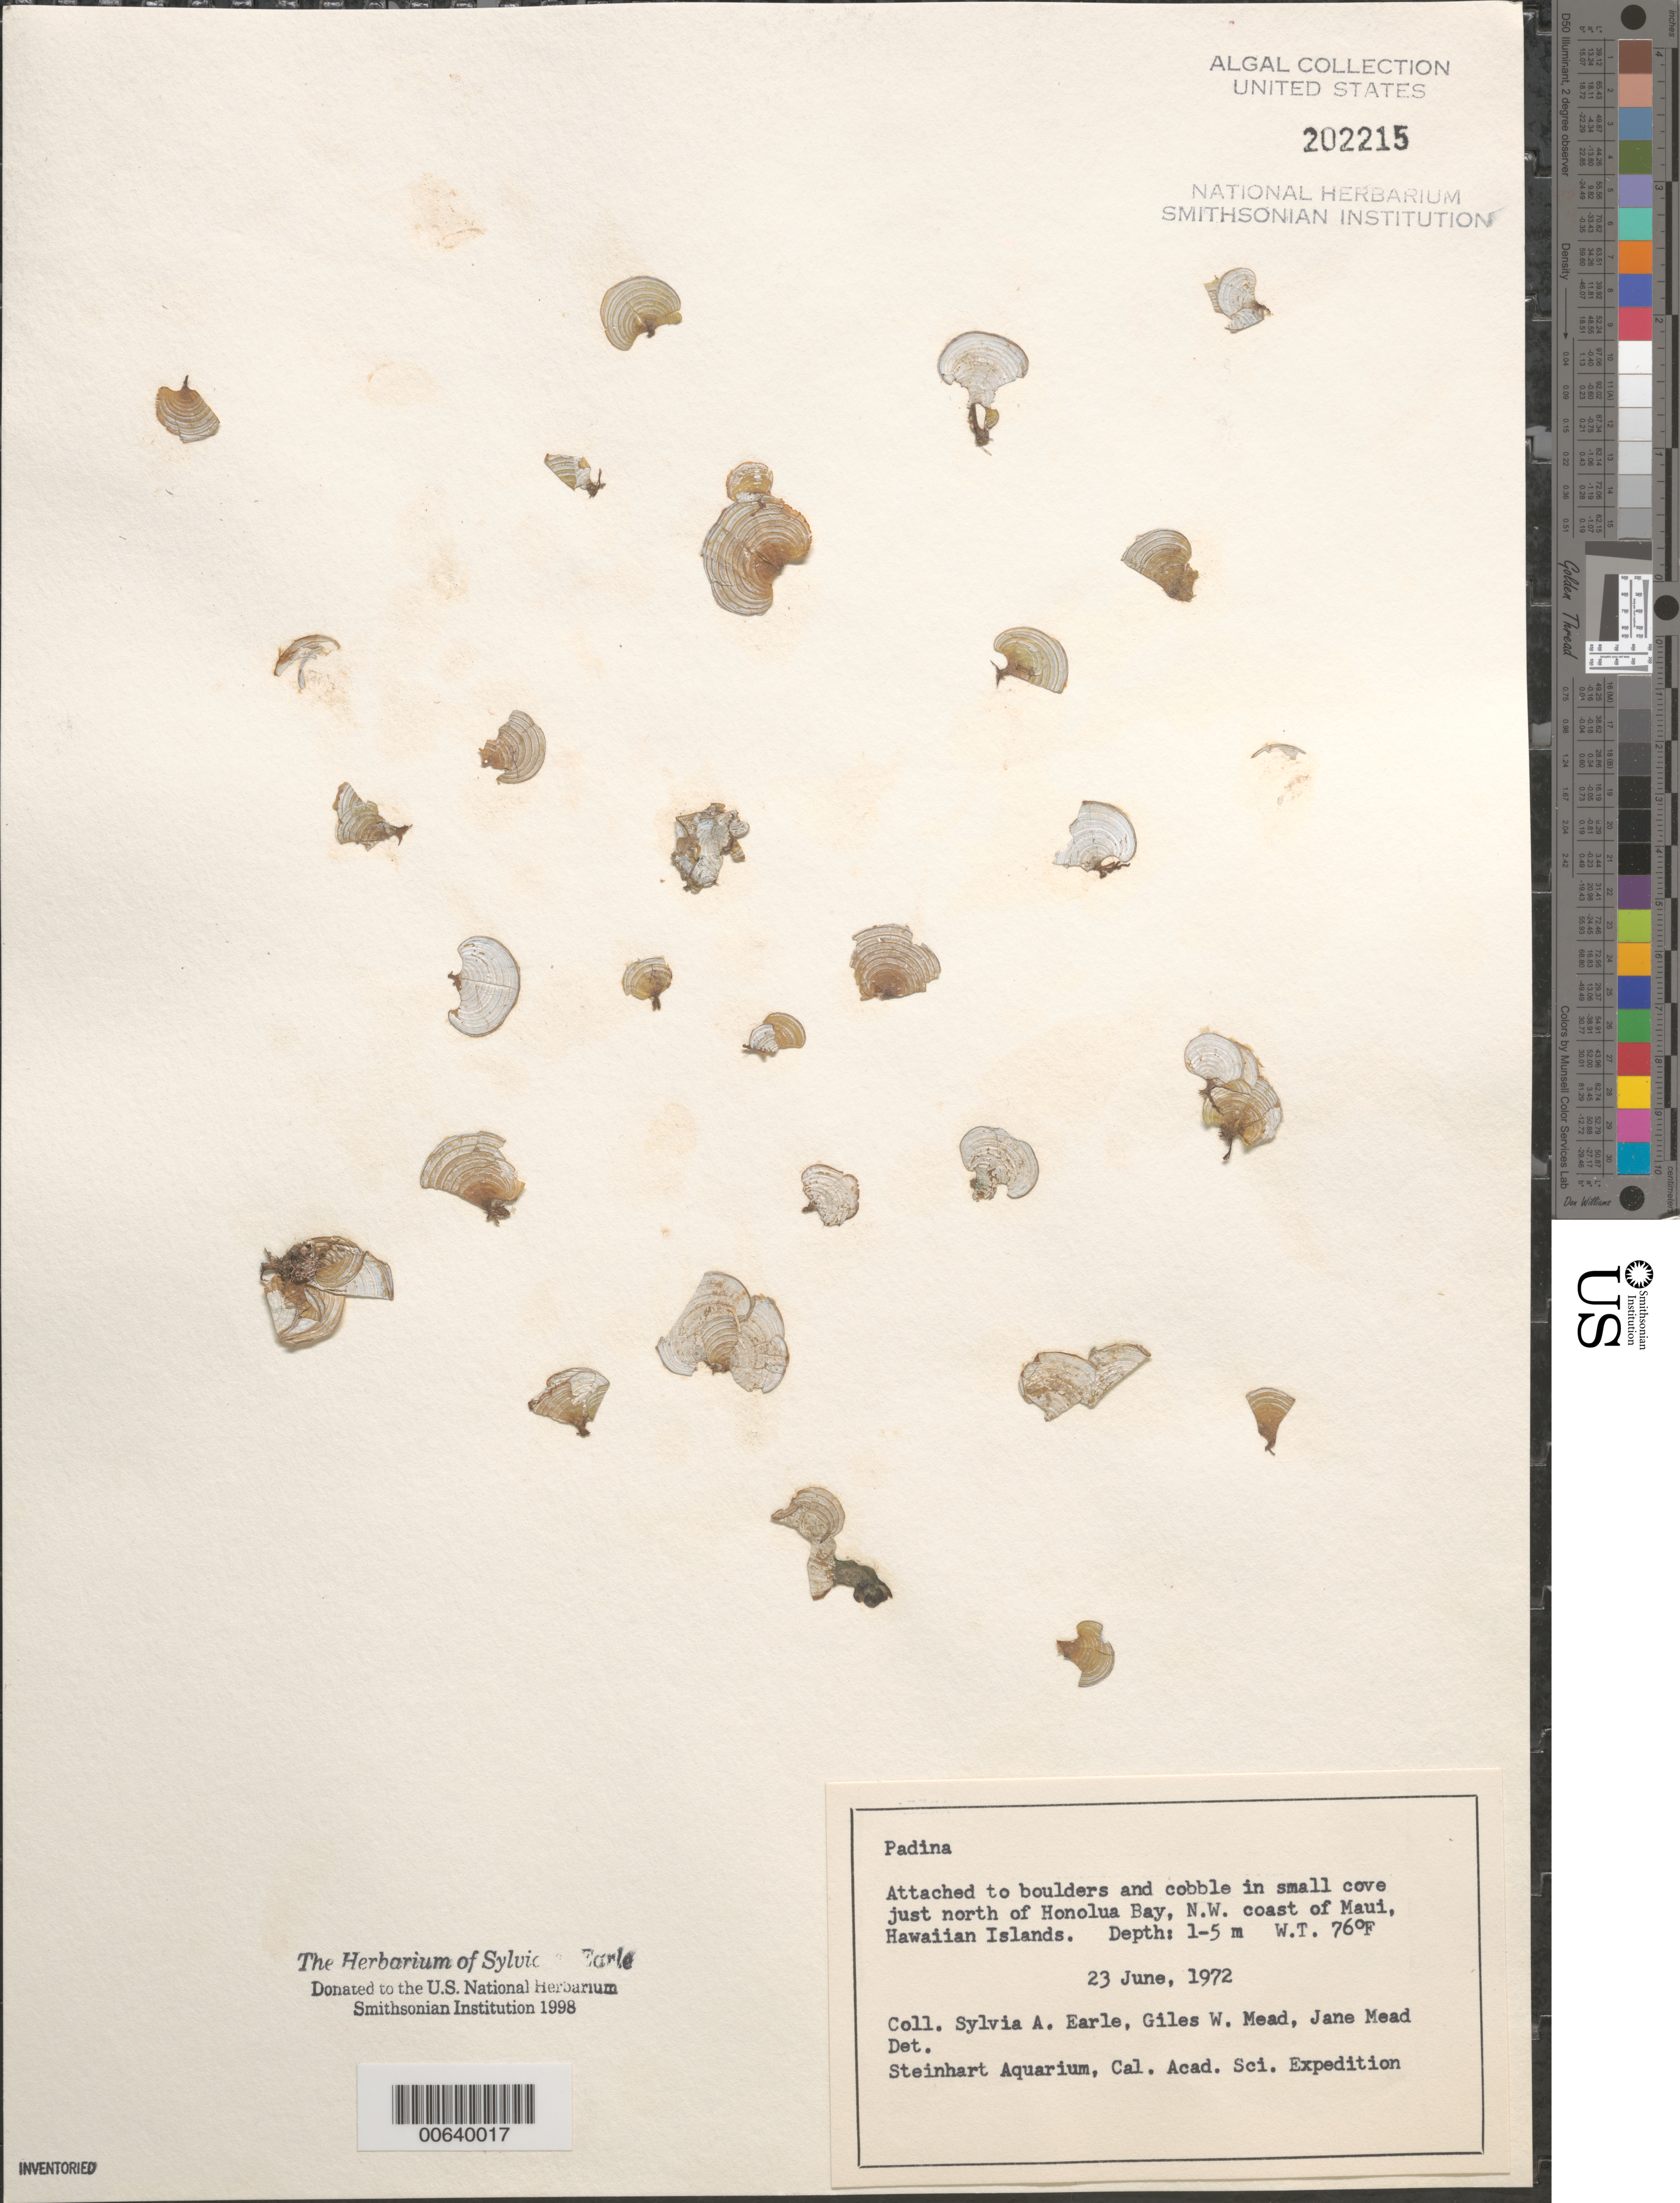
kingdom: Chromista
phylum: Ochrophyta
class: Phaeophyceae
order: Dictyotales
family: Dictyotaceae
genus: Padina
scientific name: Padina sp.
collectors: S. A. Earle, G. W. Mead & J. Mead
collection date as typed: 23 Jun 1972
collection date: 1972-06-23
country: United States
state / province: Hawaii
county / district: Maui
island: Maui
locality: Small cove just north of Honolua Bay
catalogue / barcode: US 202215